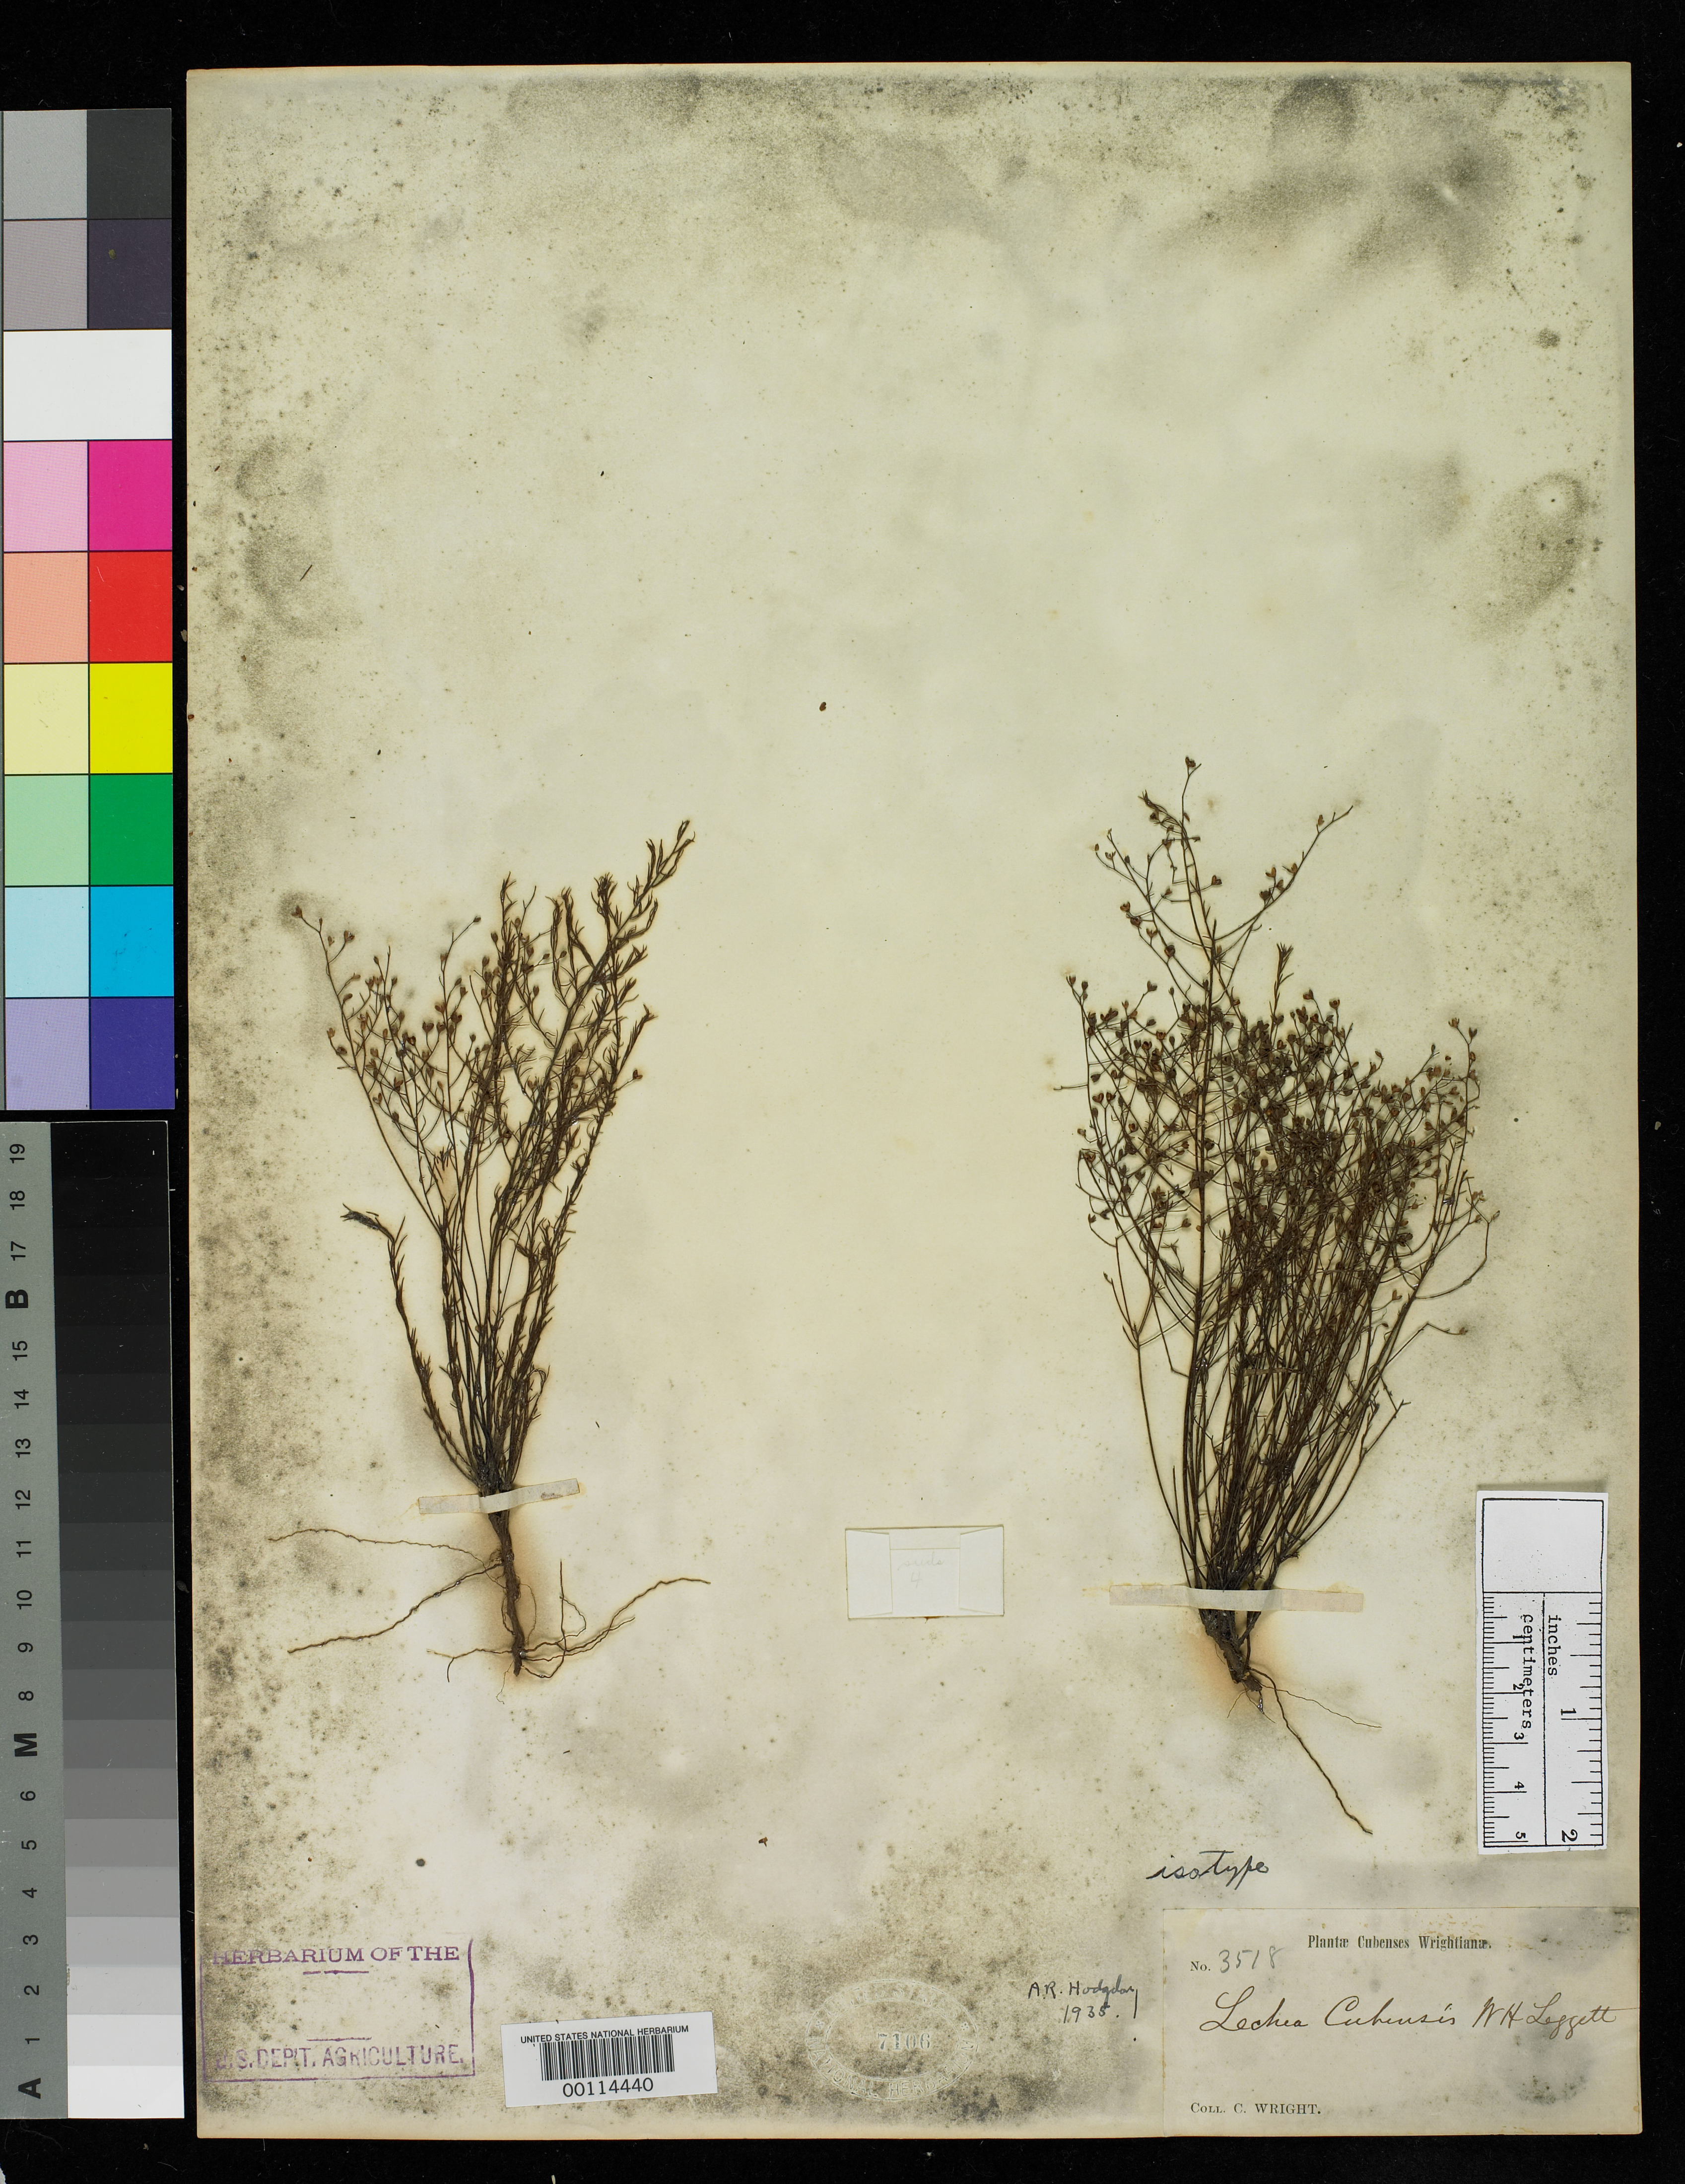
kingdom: Plantae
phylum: Tracheophyta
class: Magnoliopsida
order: Malvales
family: Cistaceae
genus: Lechea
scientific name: Lechea cubensis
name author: Legg.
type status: Isotype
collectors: C. Wright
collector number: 3518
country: Cuba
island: Greater Antilles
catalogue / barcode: US 7106